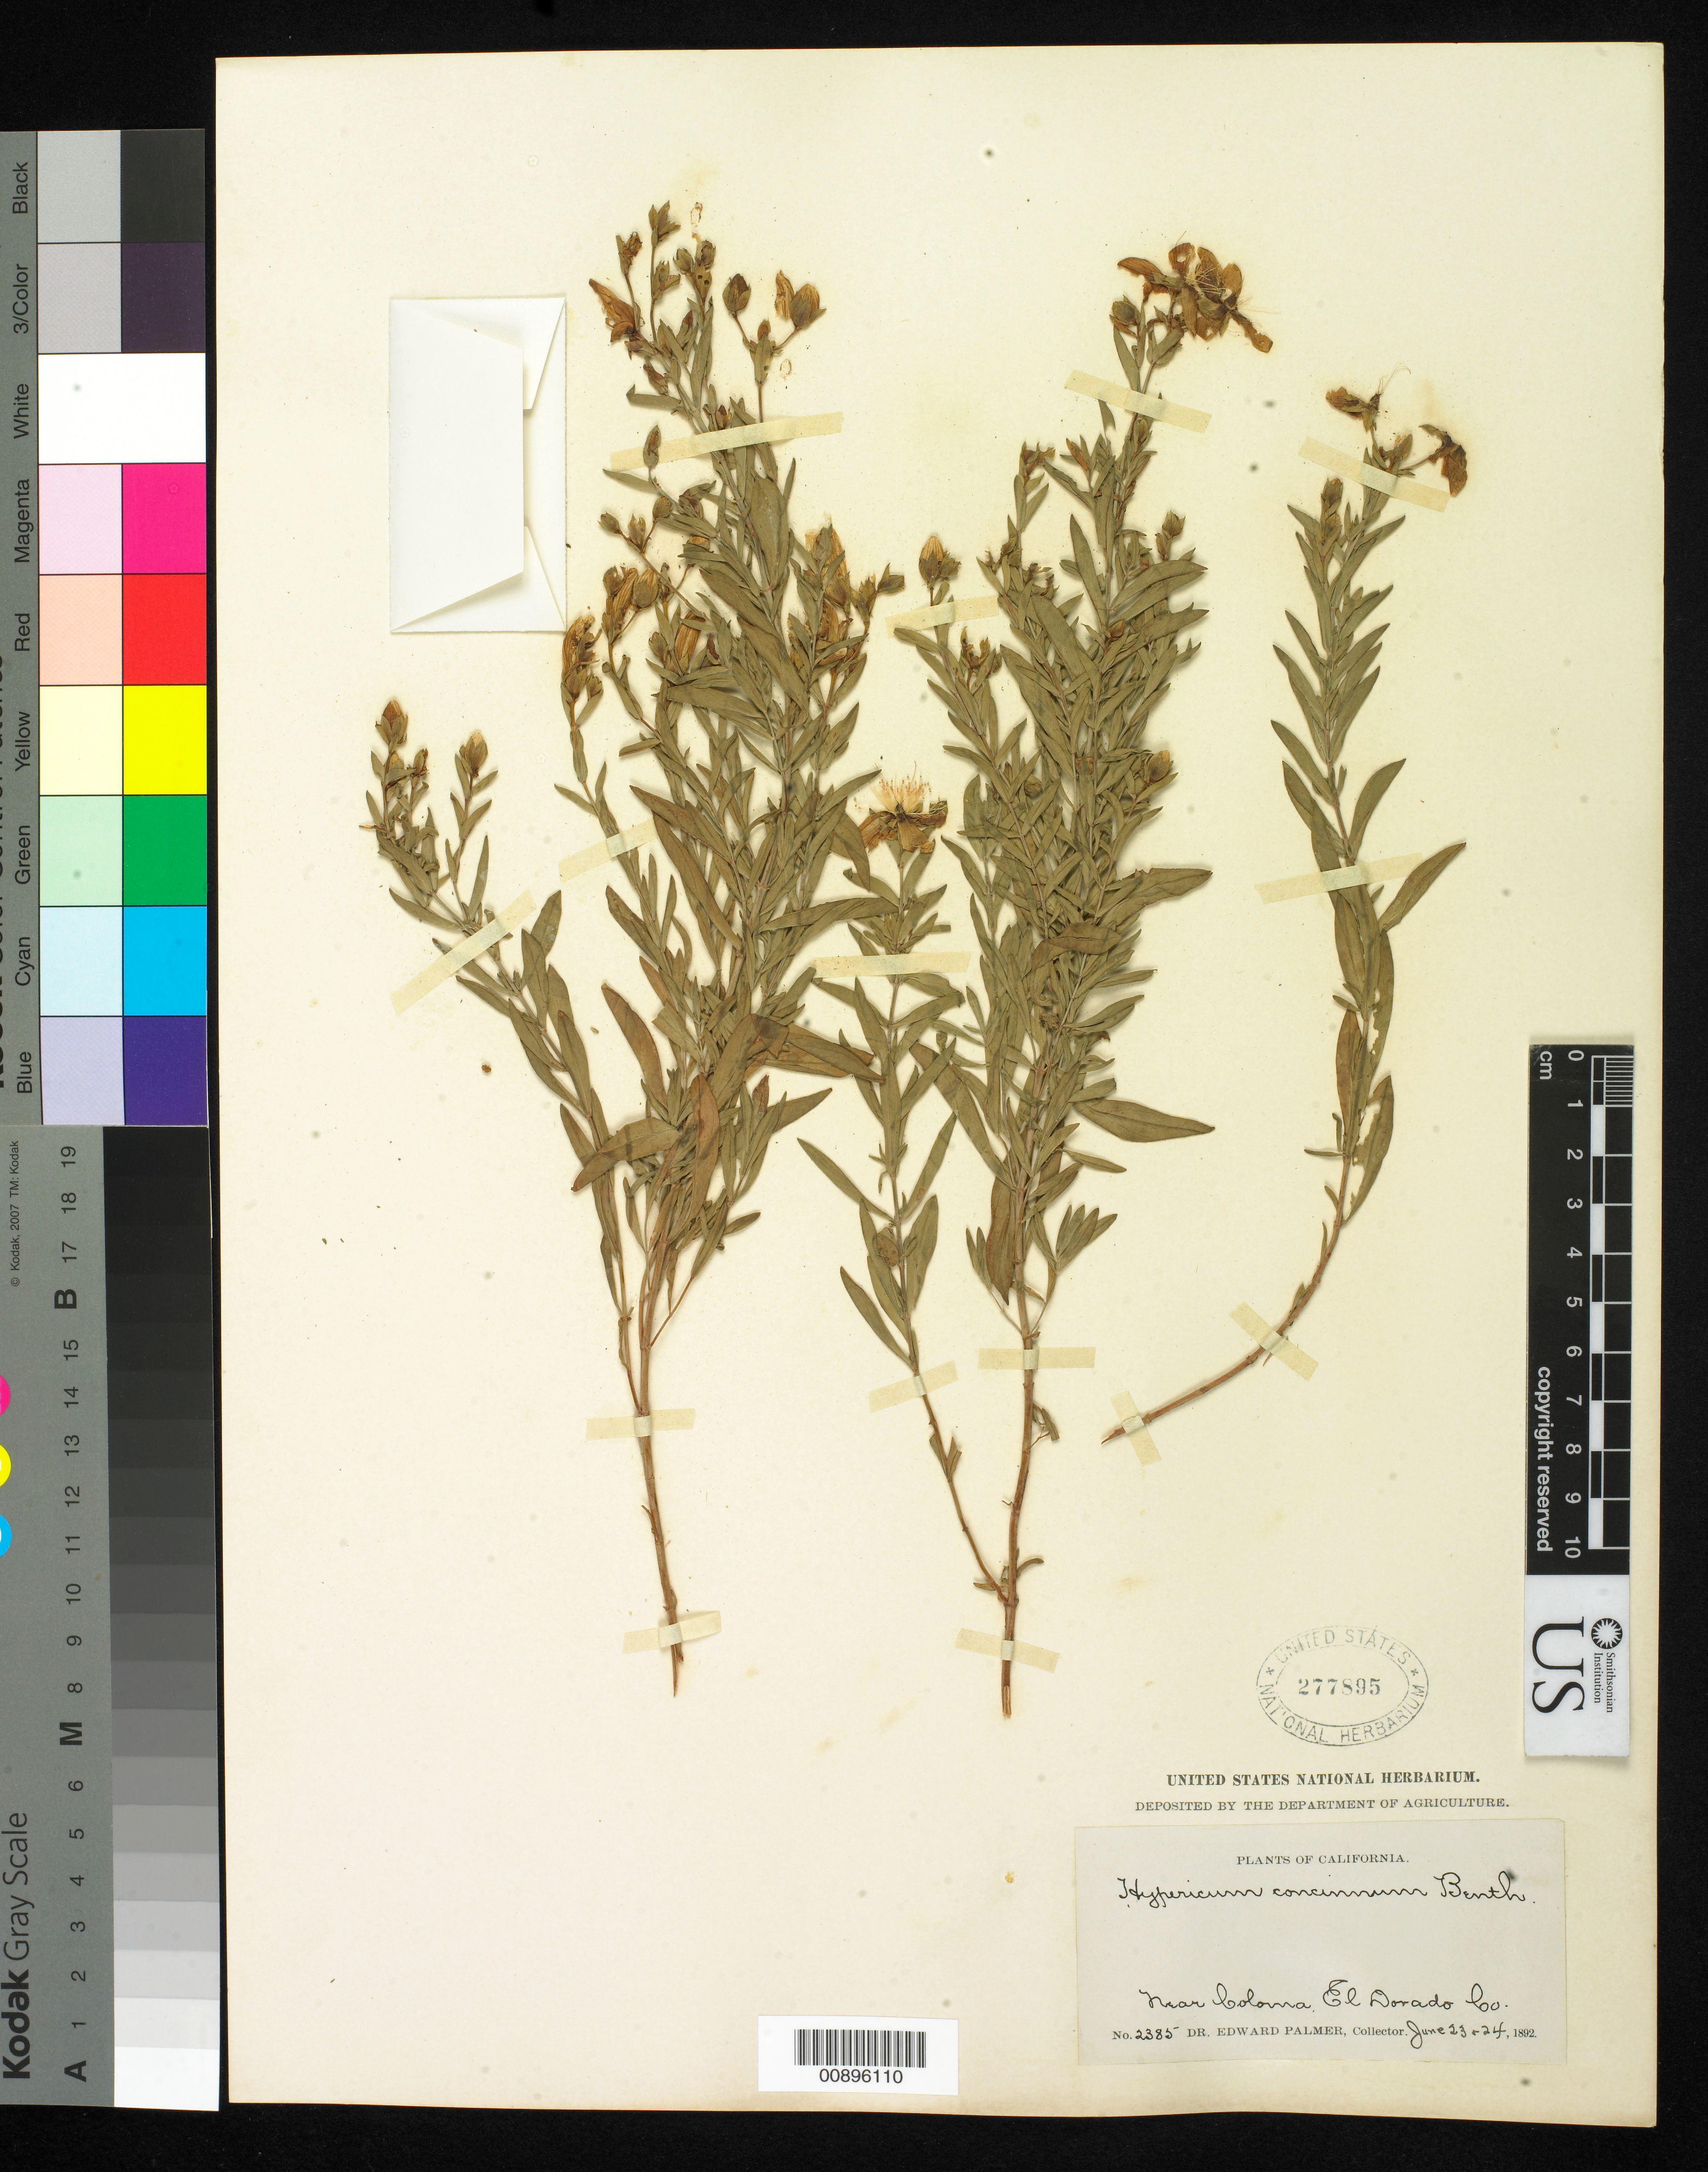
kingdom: Plantae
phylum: Tracheophyta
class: Magnoliopsida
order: Malpighiales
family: Hypericaceae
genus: Hypericum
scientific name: Hypericum concinnum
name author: Benth.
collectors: E. Palmer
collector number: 2385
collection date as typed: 23 Jun 1892 to 24 Jun 1892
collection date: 1892-06-23/1892-06-24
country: United States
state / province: California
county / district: El Dorado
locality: Near Coloma, El Dorado County, California.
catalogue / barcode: US 277895